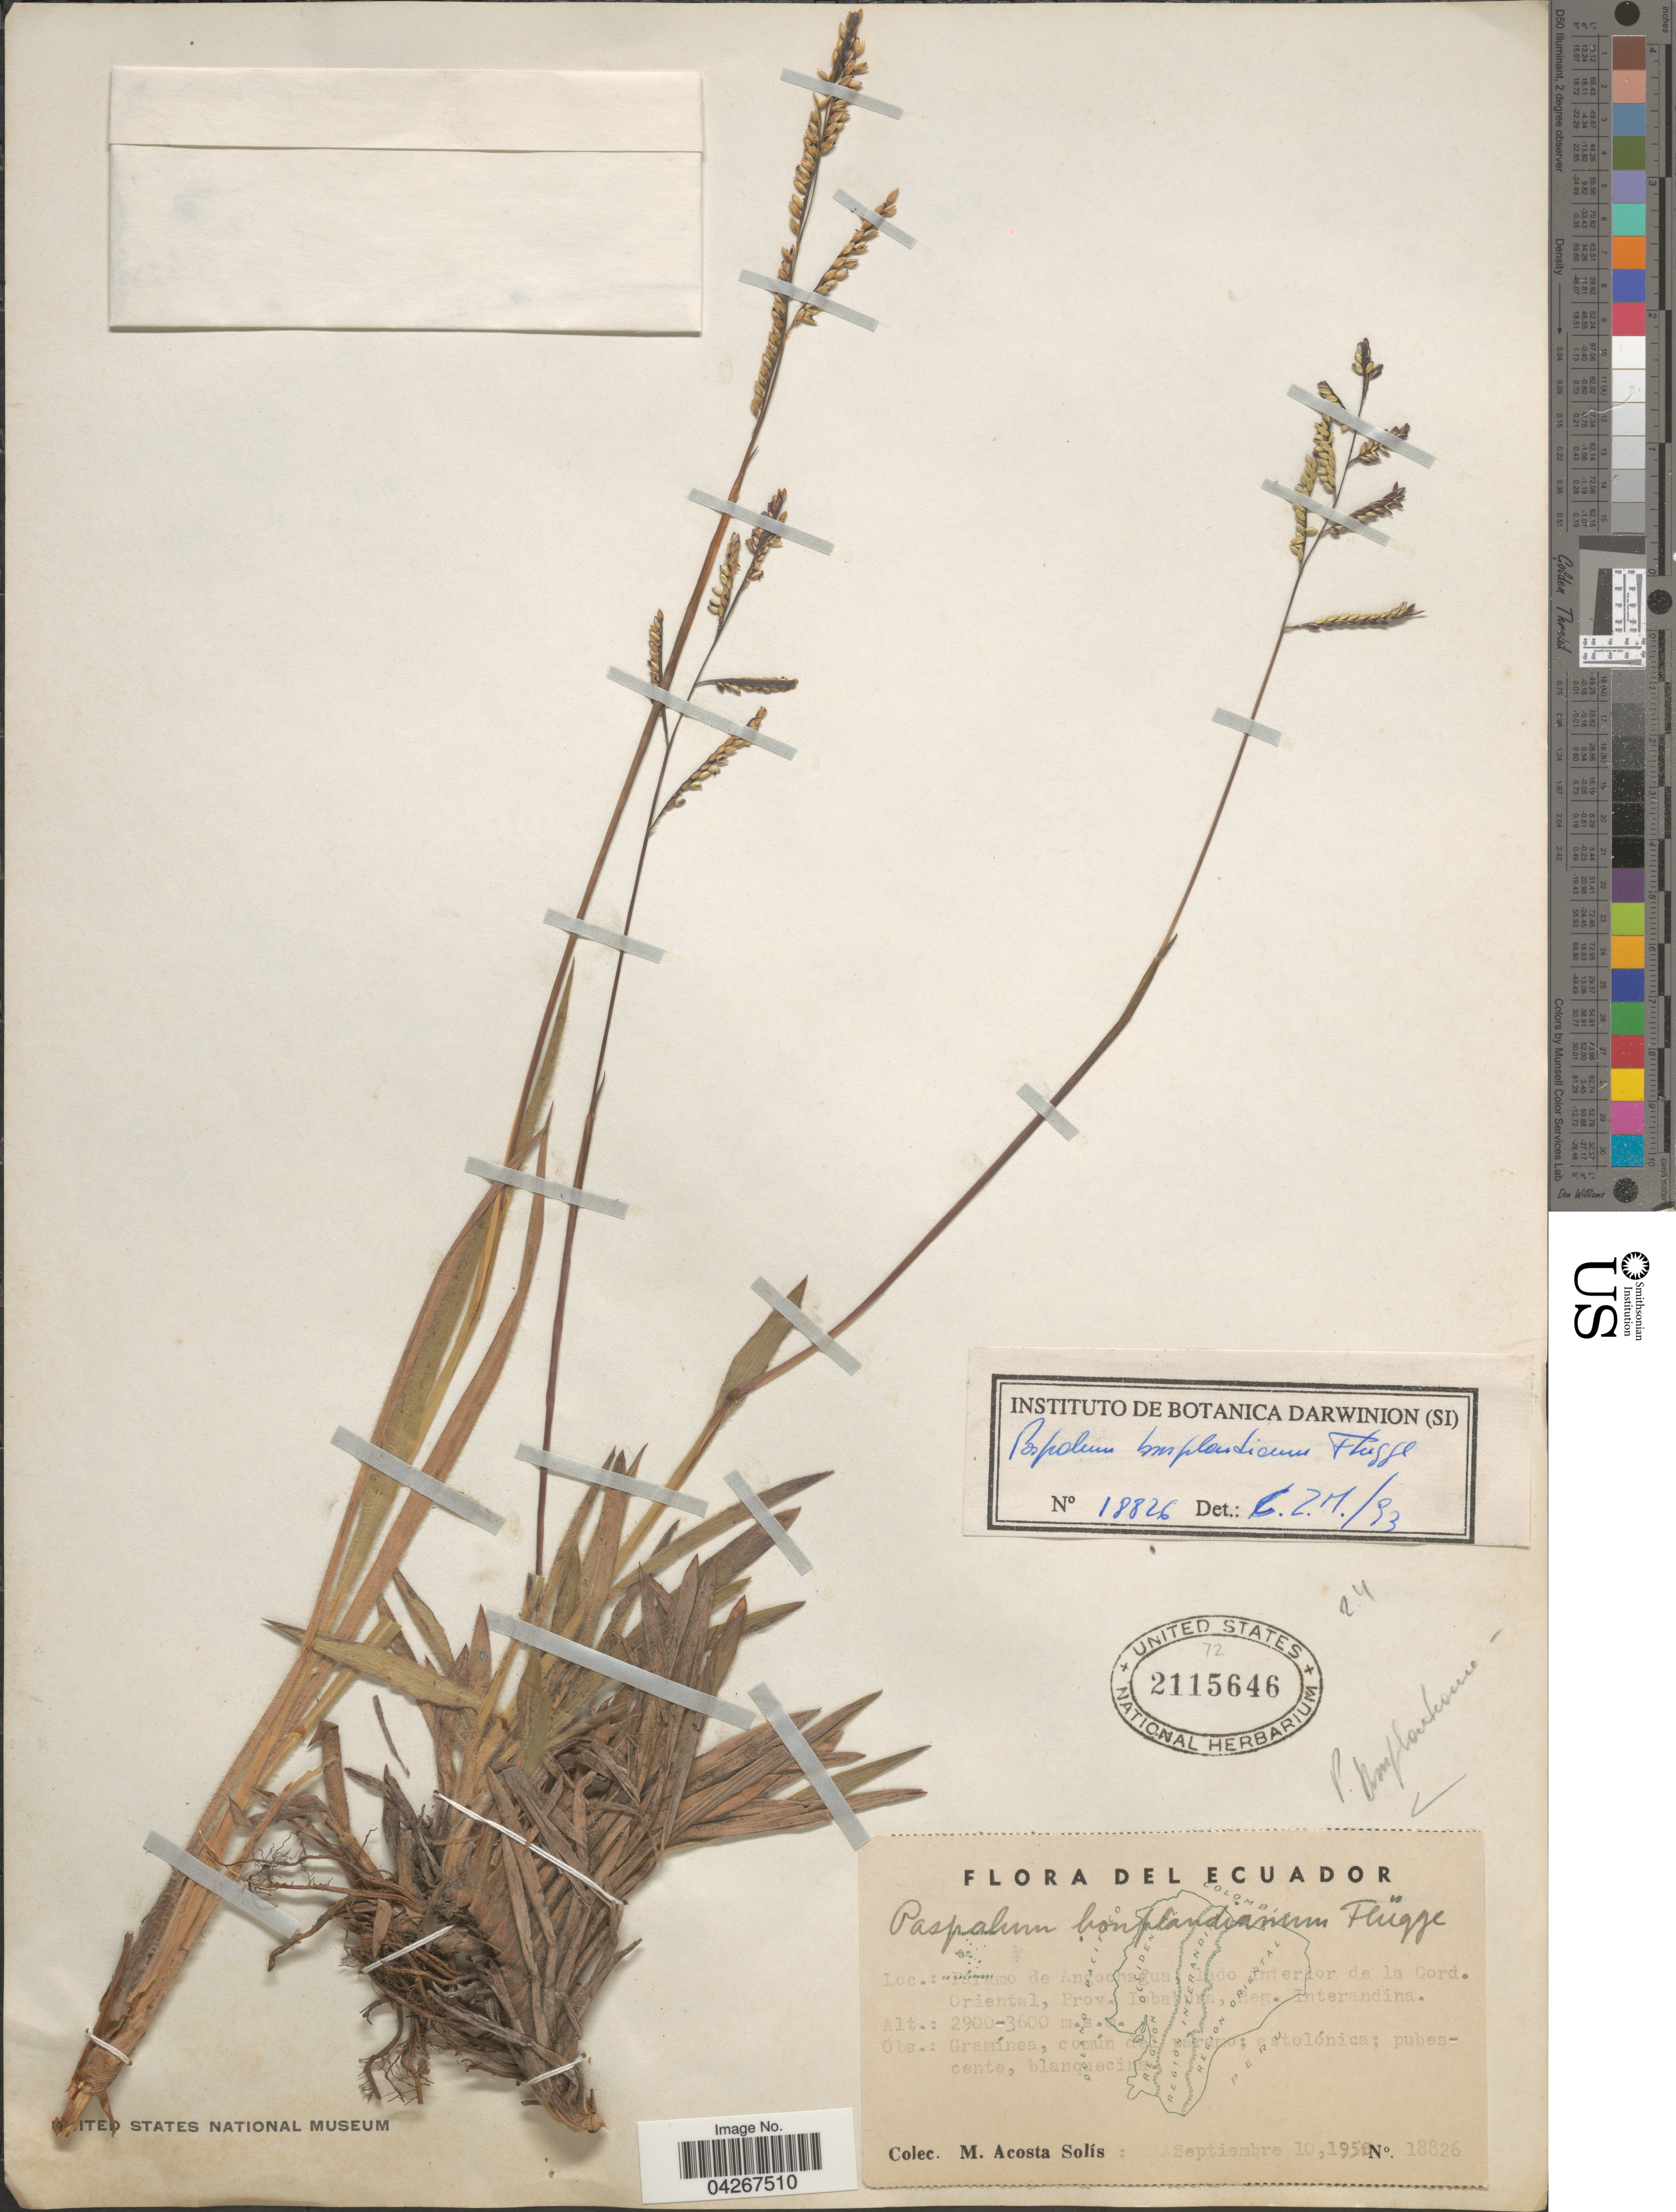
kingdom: Plantae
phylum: Tracheophyta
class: Liliopsida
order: Poales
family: Poaceae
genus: Paspalum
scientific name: Paspalum bonplandianum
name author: Flüggé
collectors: M. Acosta Solis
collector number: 18826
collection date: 1950-09-10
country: Ecuador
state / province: Imbabura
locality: Páramo de Angoohagua, lado interior de la Cord. Oriental, Reg. Interandina.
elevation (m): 2900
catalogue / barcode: US 2115646